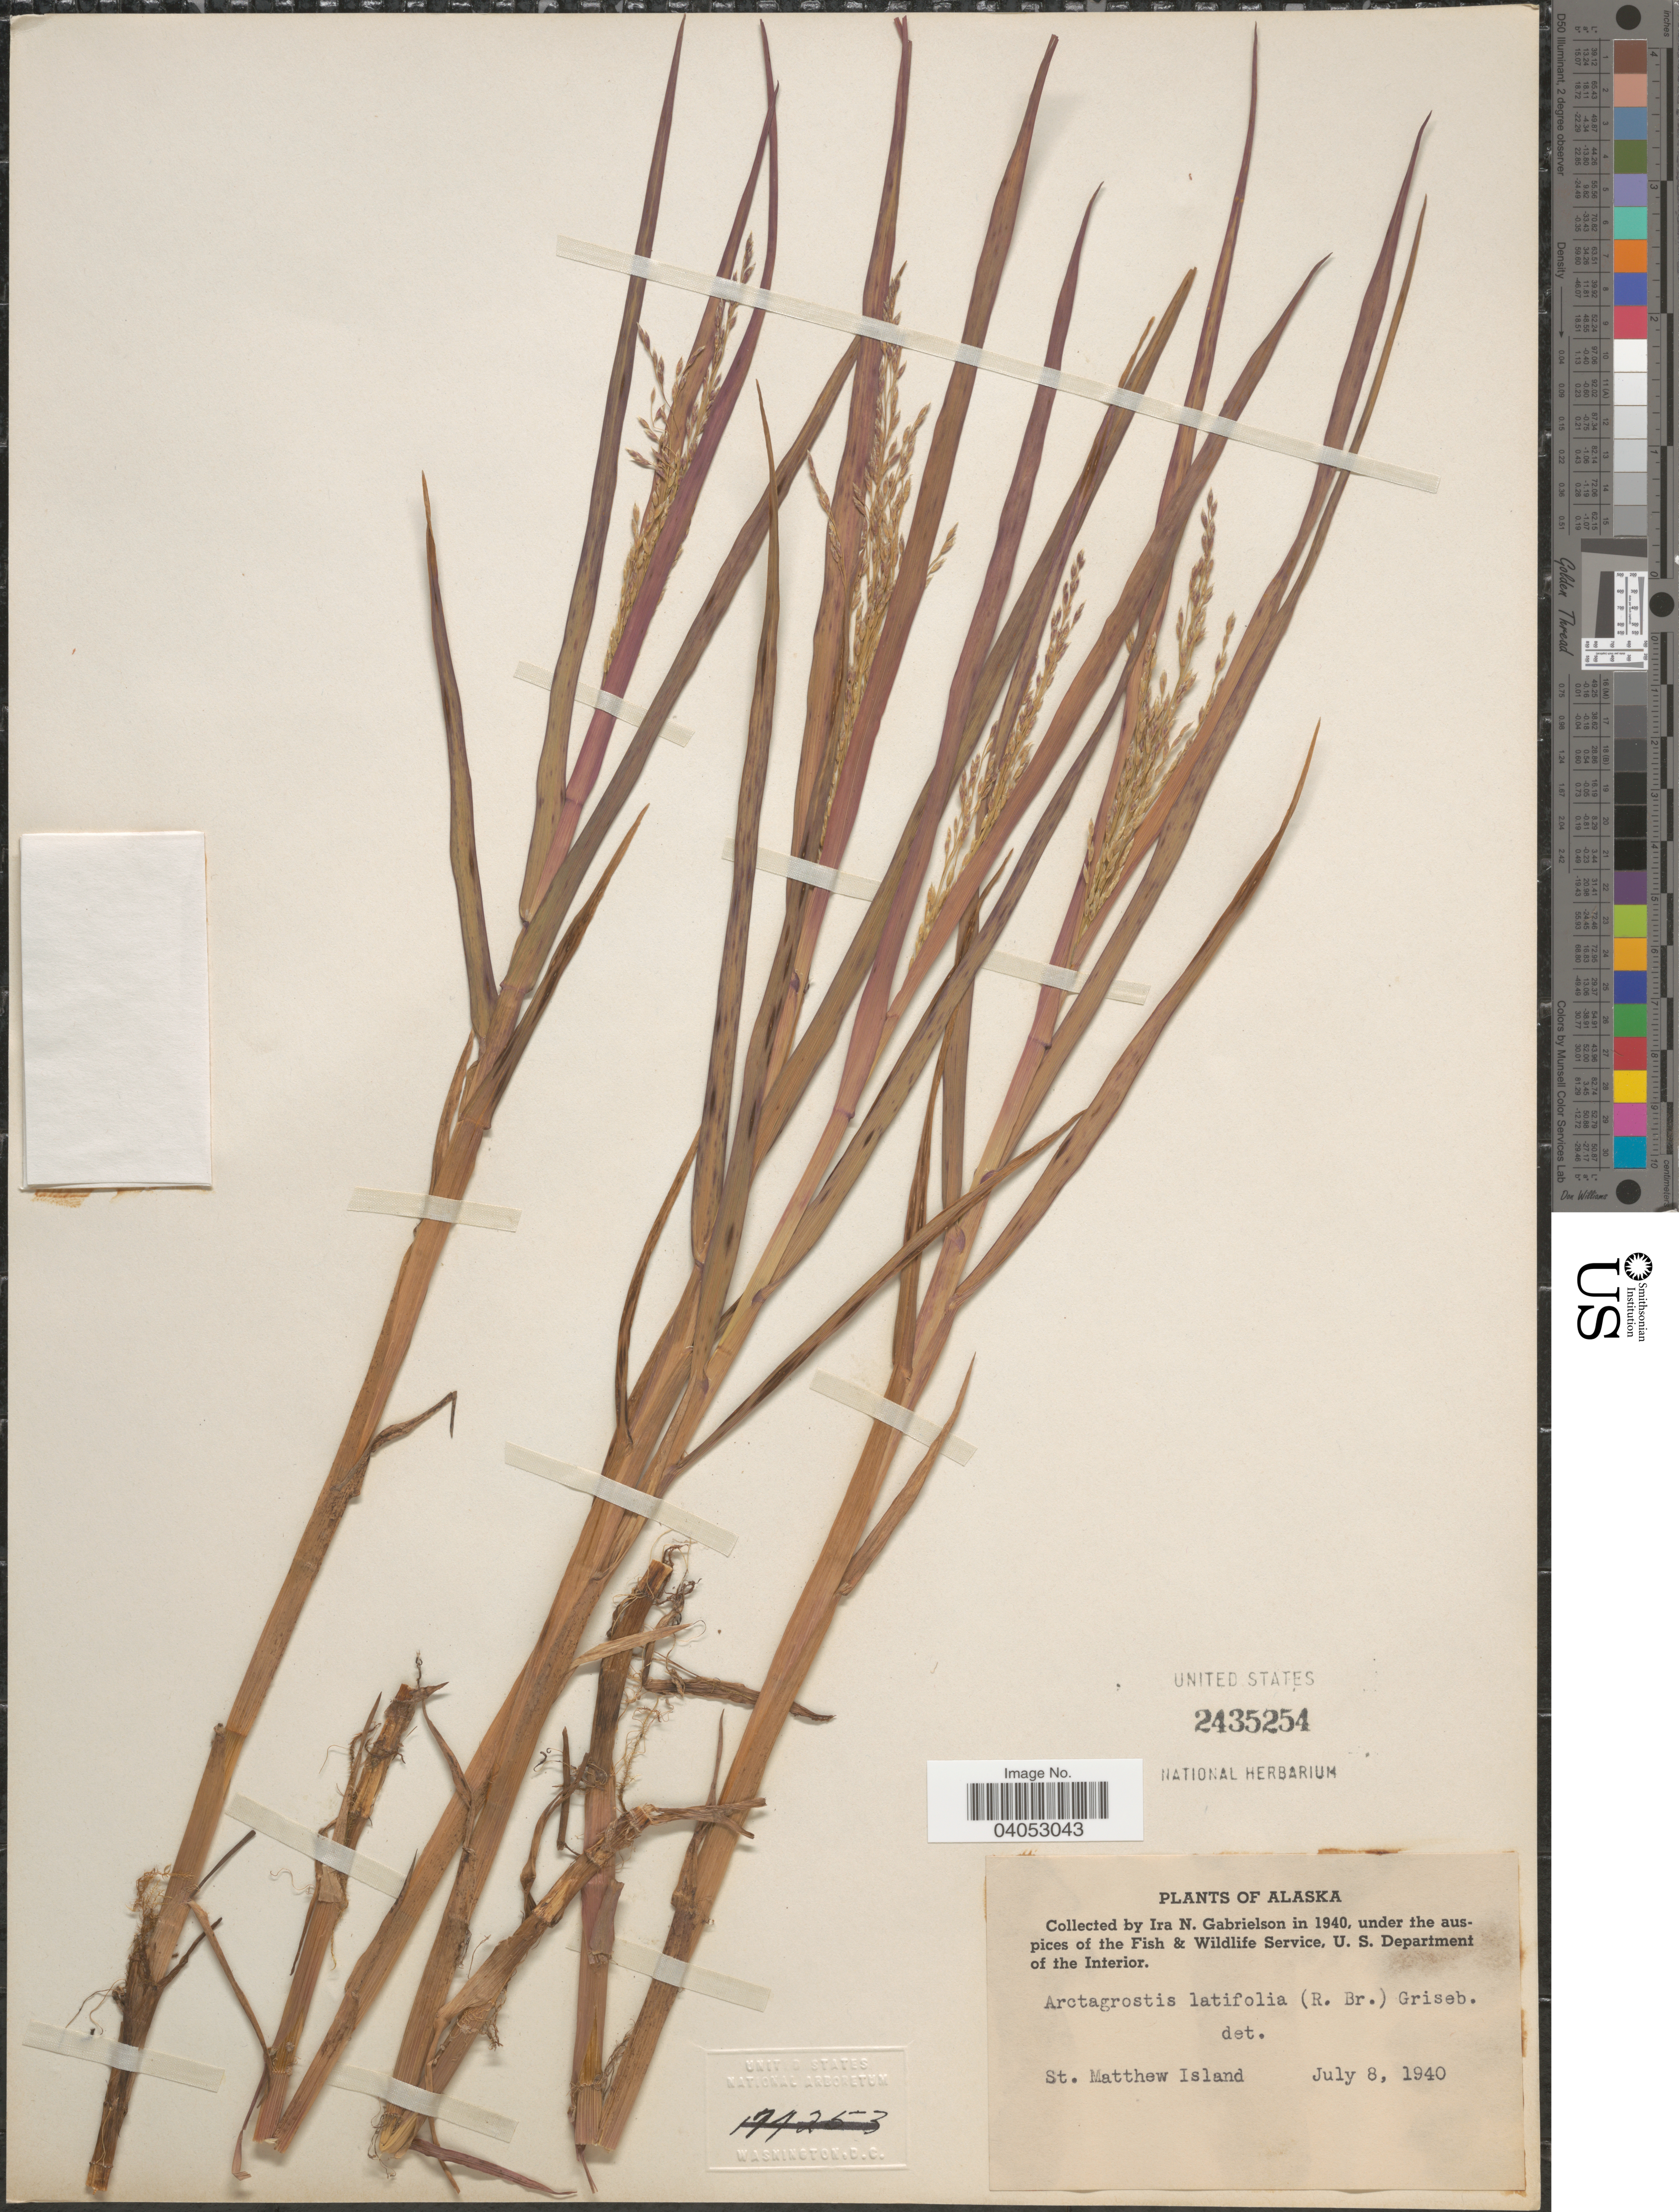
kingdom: Plantae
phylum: Tracheophyta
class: Liliopsida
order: Poales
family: Poaceae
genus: Arctagrostis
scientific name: Arctagrostis latifolia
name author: (R. Br.) Griseb.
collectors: I. Gabrielson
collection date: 1940-07-08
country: United States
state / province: Alaska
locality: St. Matthew Island.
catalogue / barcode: US 2435254